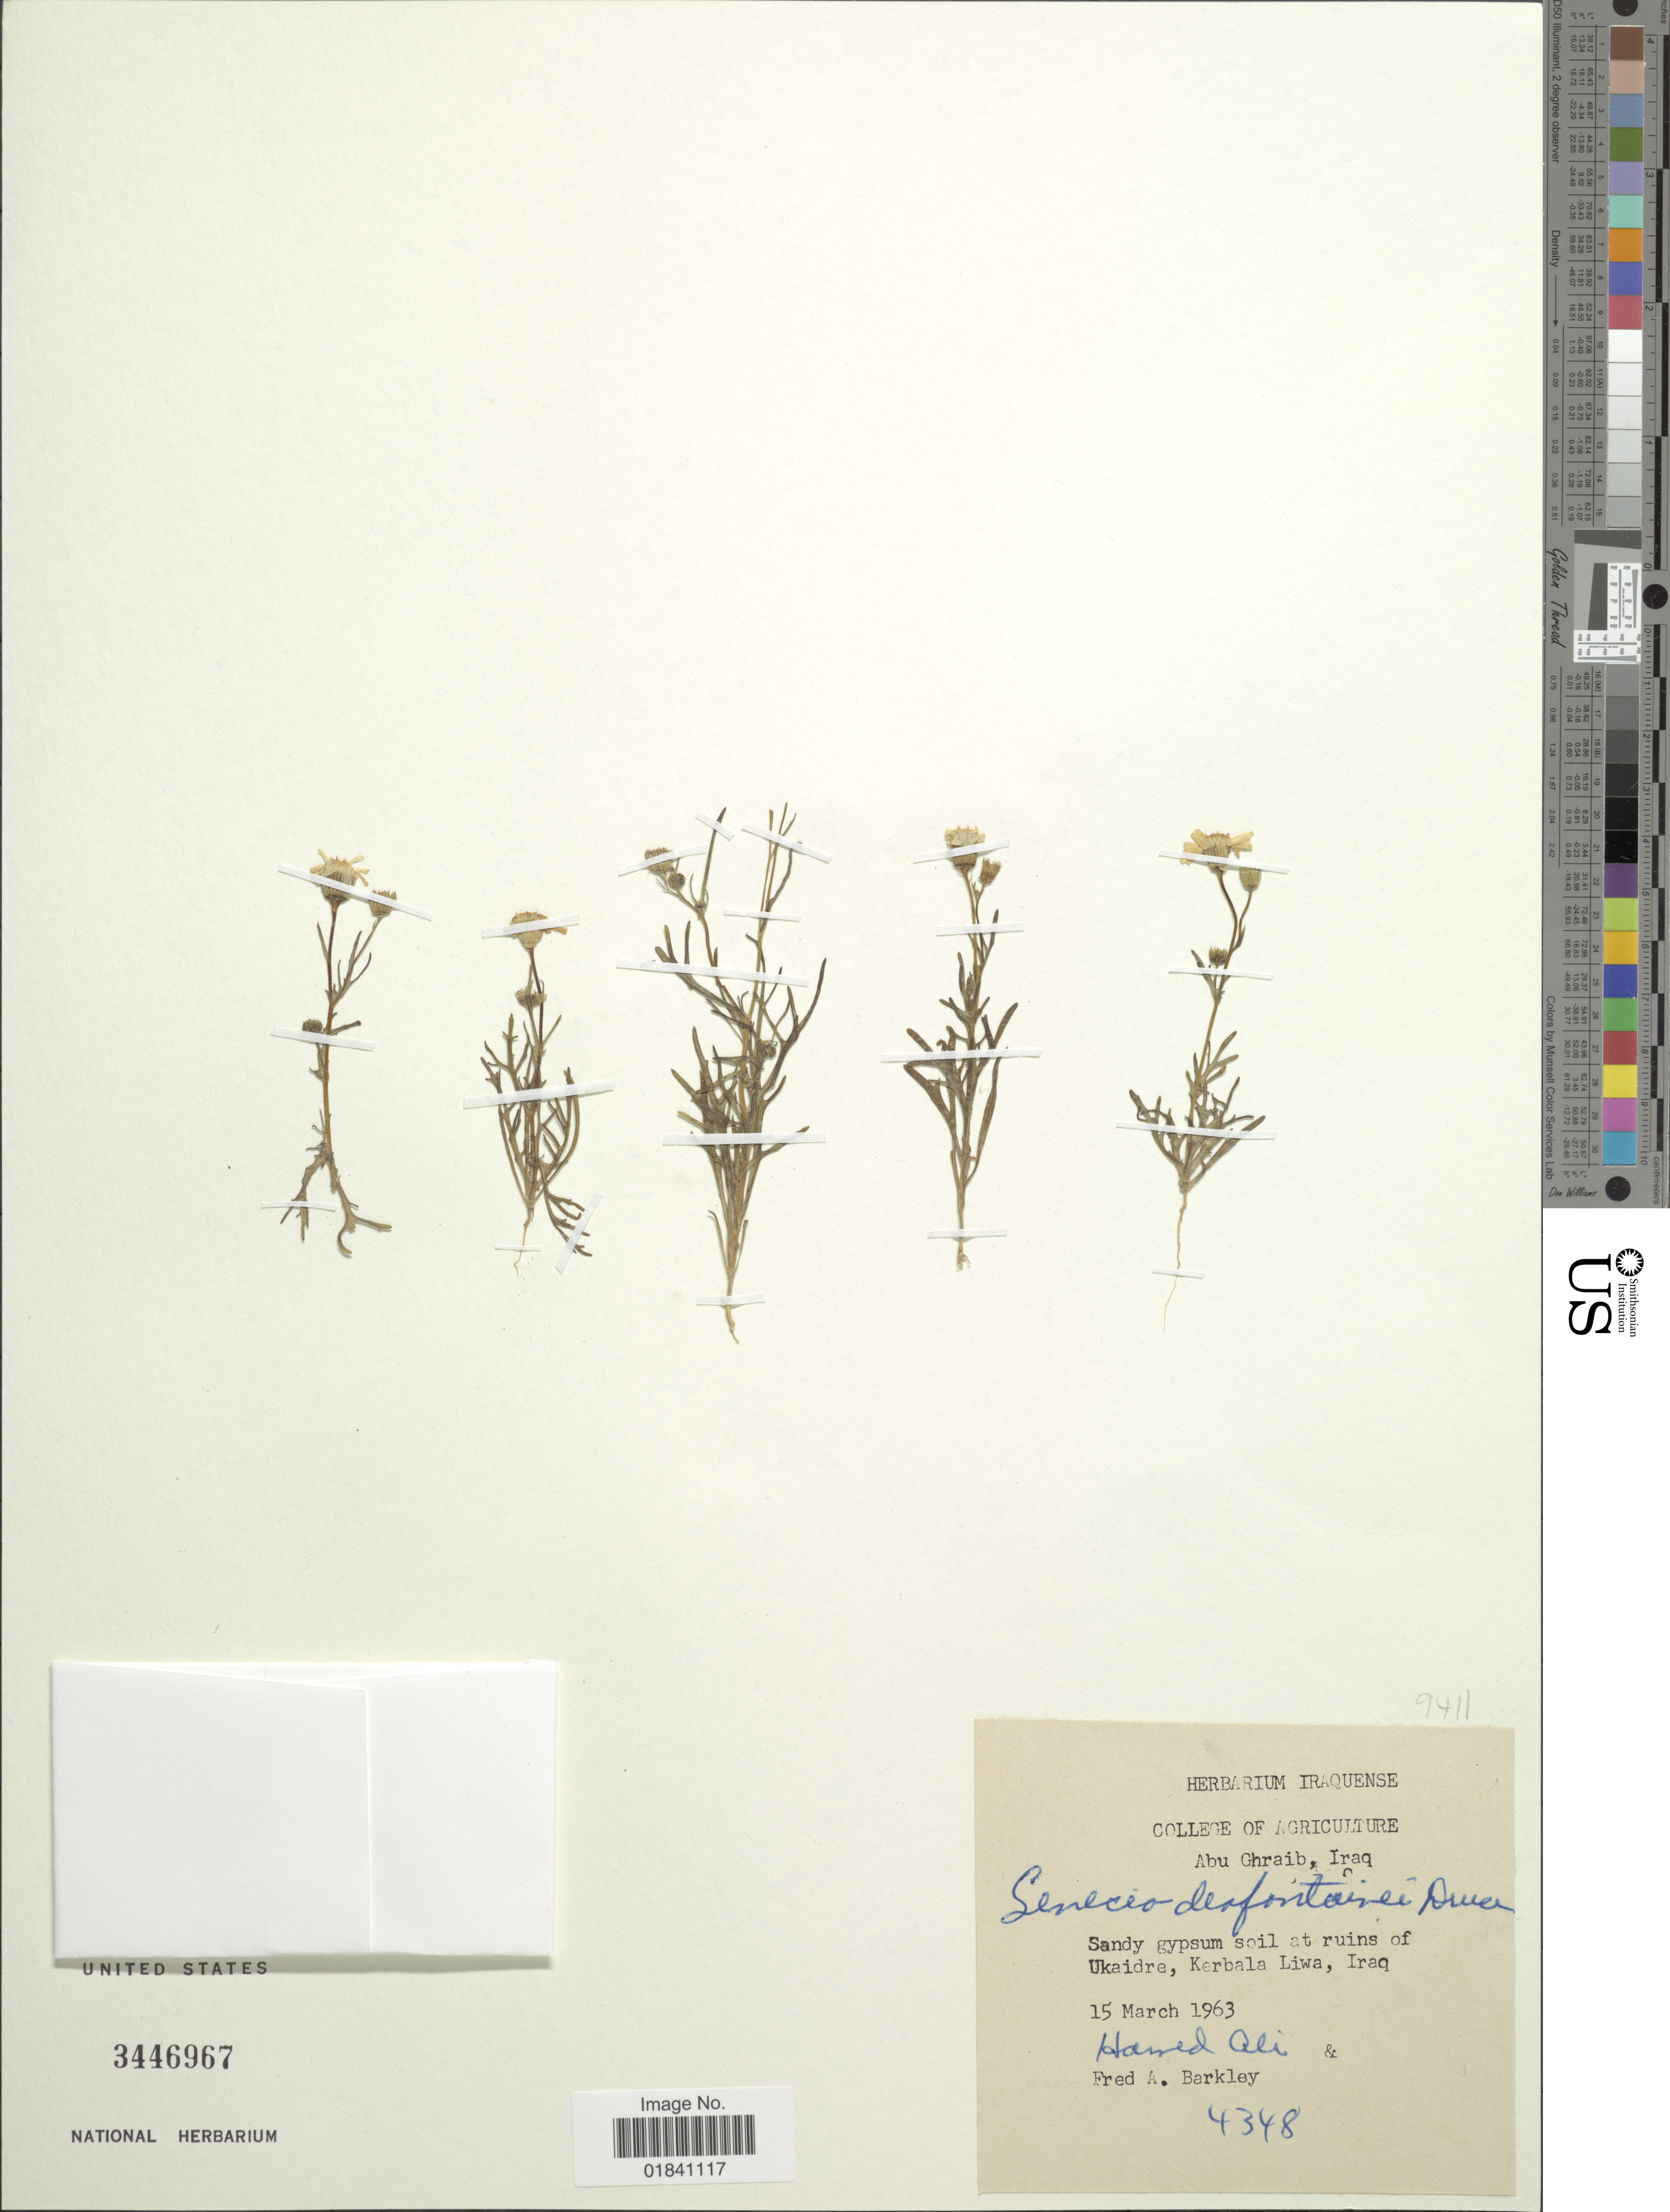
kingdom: Plantae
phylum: Tracheophyta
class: Magnoliopsida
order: Asterales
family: Asteraceae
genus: Senecio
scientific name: Senecio desfontainei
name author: Druce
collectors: H. Ali & F. A. Barkley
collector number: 4348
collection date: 1963-03-15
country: Iraq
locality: Ruins of Ukaidre, Kerbala Liwa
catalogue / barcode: US 3446967